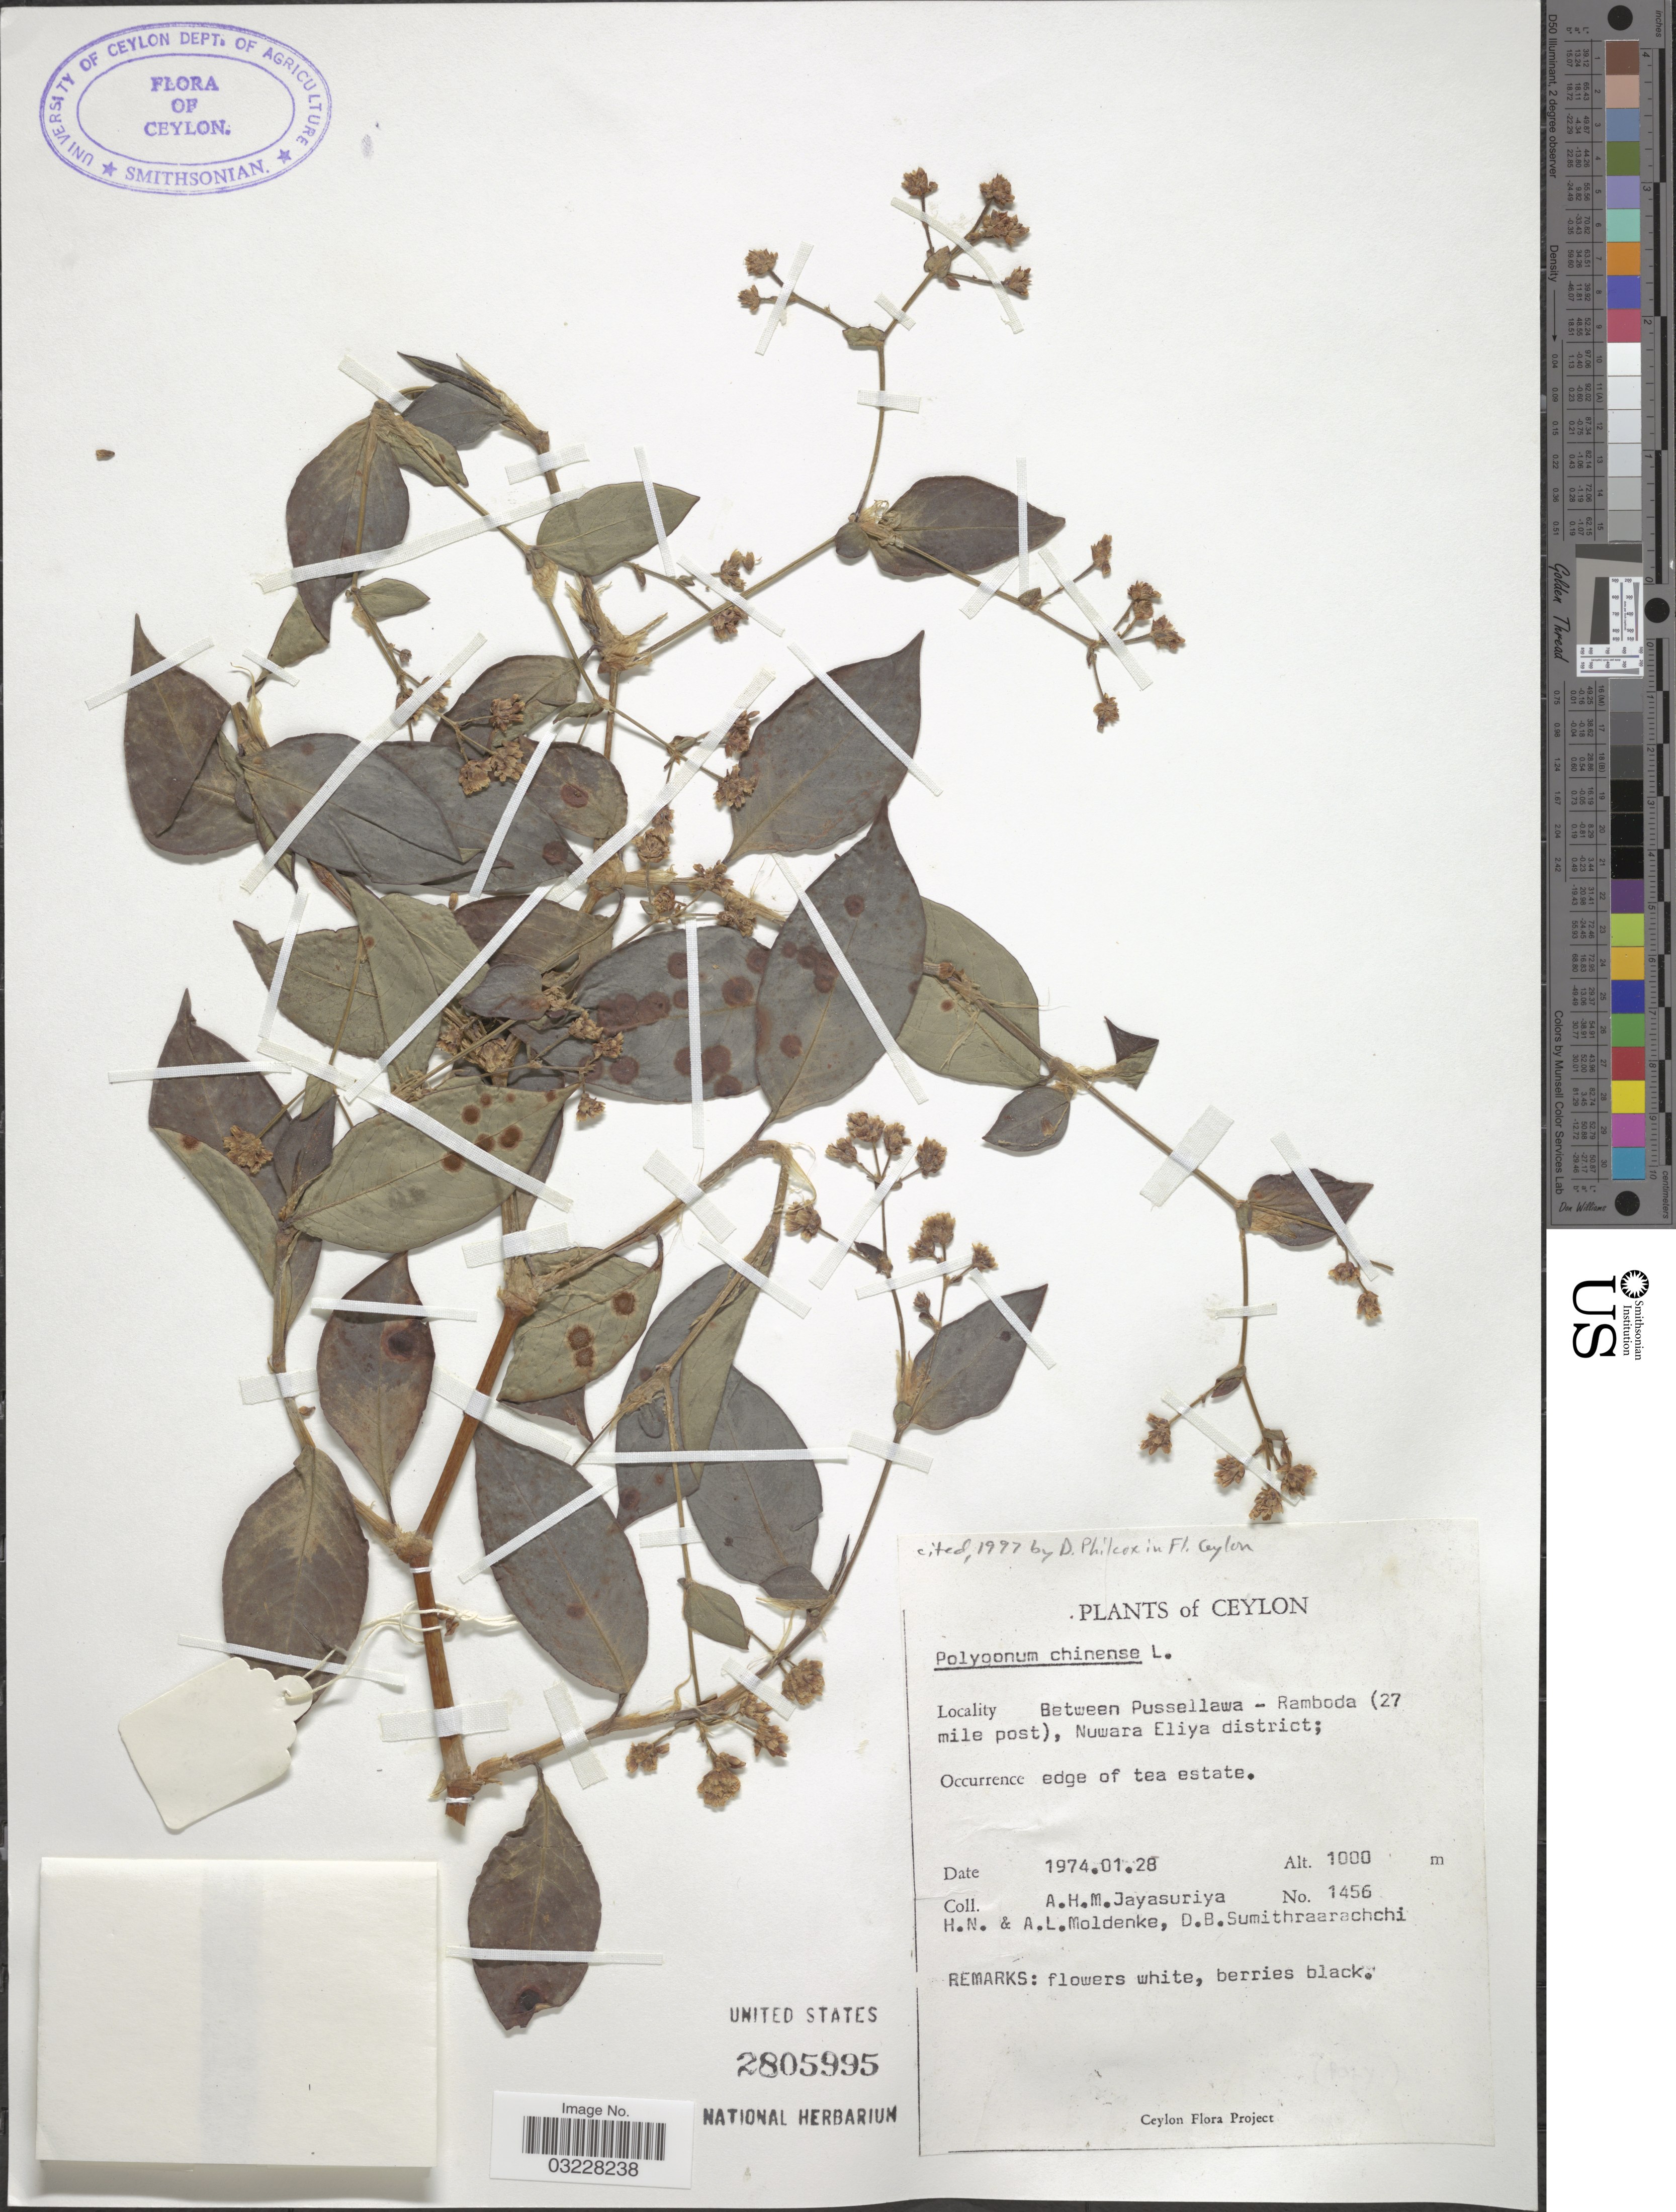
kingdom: Plantae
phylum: Tracheophyta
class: Magnoliopsida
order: Caryophyllales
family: Polygonaceae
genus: Polygonum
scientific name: Polygonum chinense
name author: L.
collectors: A. H. Jayasuriya, H. N. Moldenke, A. L. Moldenke & D. B. Sumithraarachchi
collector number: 1456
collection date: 1974-01-28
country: Sri Lanka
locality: Ceylon. Between Pussellawa - Ramboda (27 mile post), Nuwara Eliya district.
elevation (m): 1000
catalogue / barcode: US 2805995